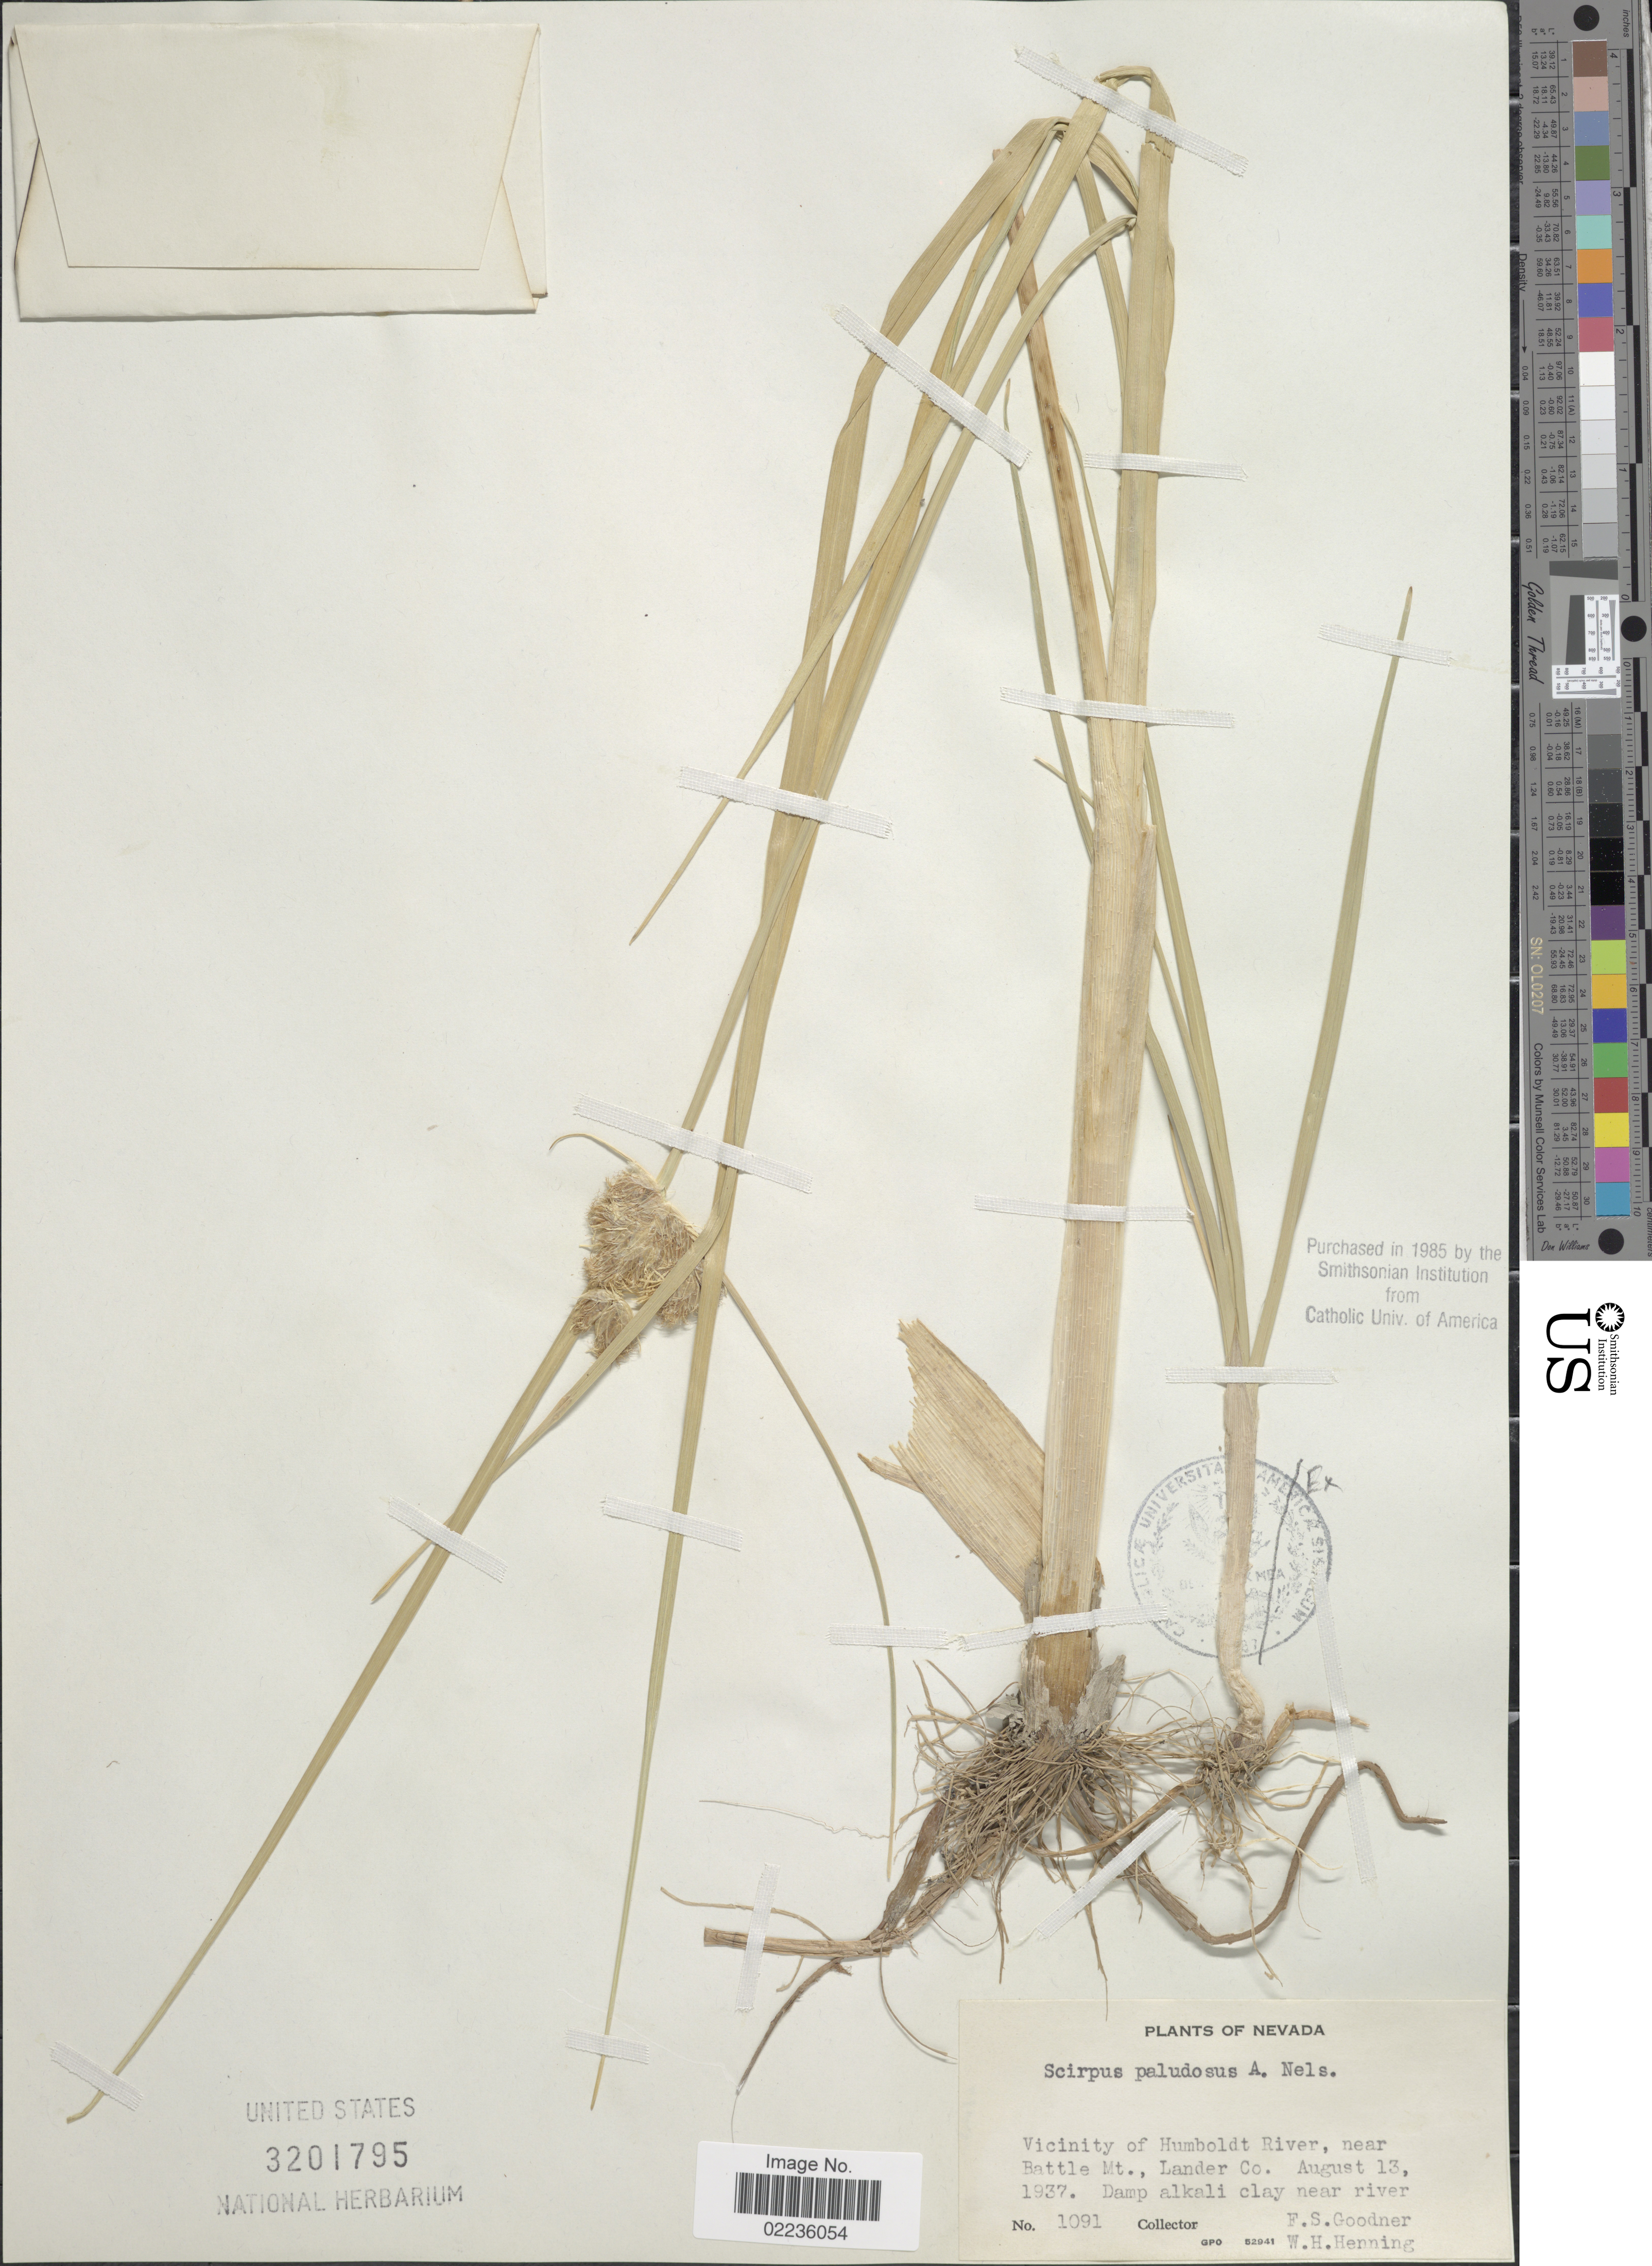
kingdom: Plantae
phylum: Tracheophyta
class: Liliopsida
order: Poales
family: Cyperaceae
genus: Bolboschoenus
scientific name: Bolboschoenus maritimus subsp. paludosus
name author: (A. Nelson) T. Koyama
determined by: Strong, M. T., (US), Smithsonian Institution - National Museum of Natural History (UNITED STATES)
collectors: F. Goodner & W. Henning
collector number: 1091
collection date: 1937-08-13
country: United States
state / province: Nevada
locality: Vicinity of Humboldt River, near Battle Mt., Lander Co.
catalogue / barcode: US 3201795